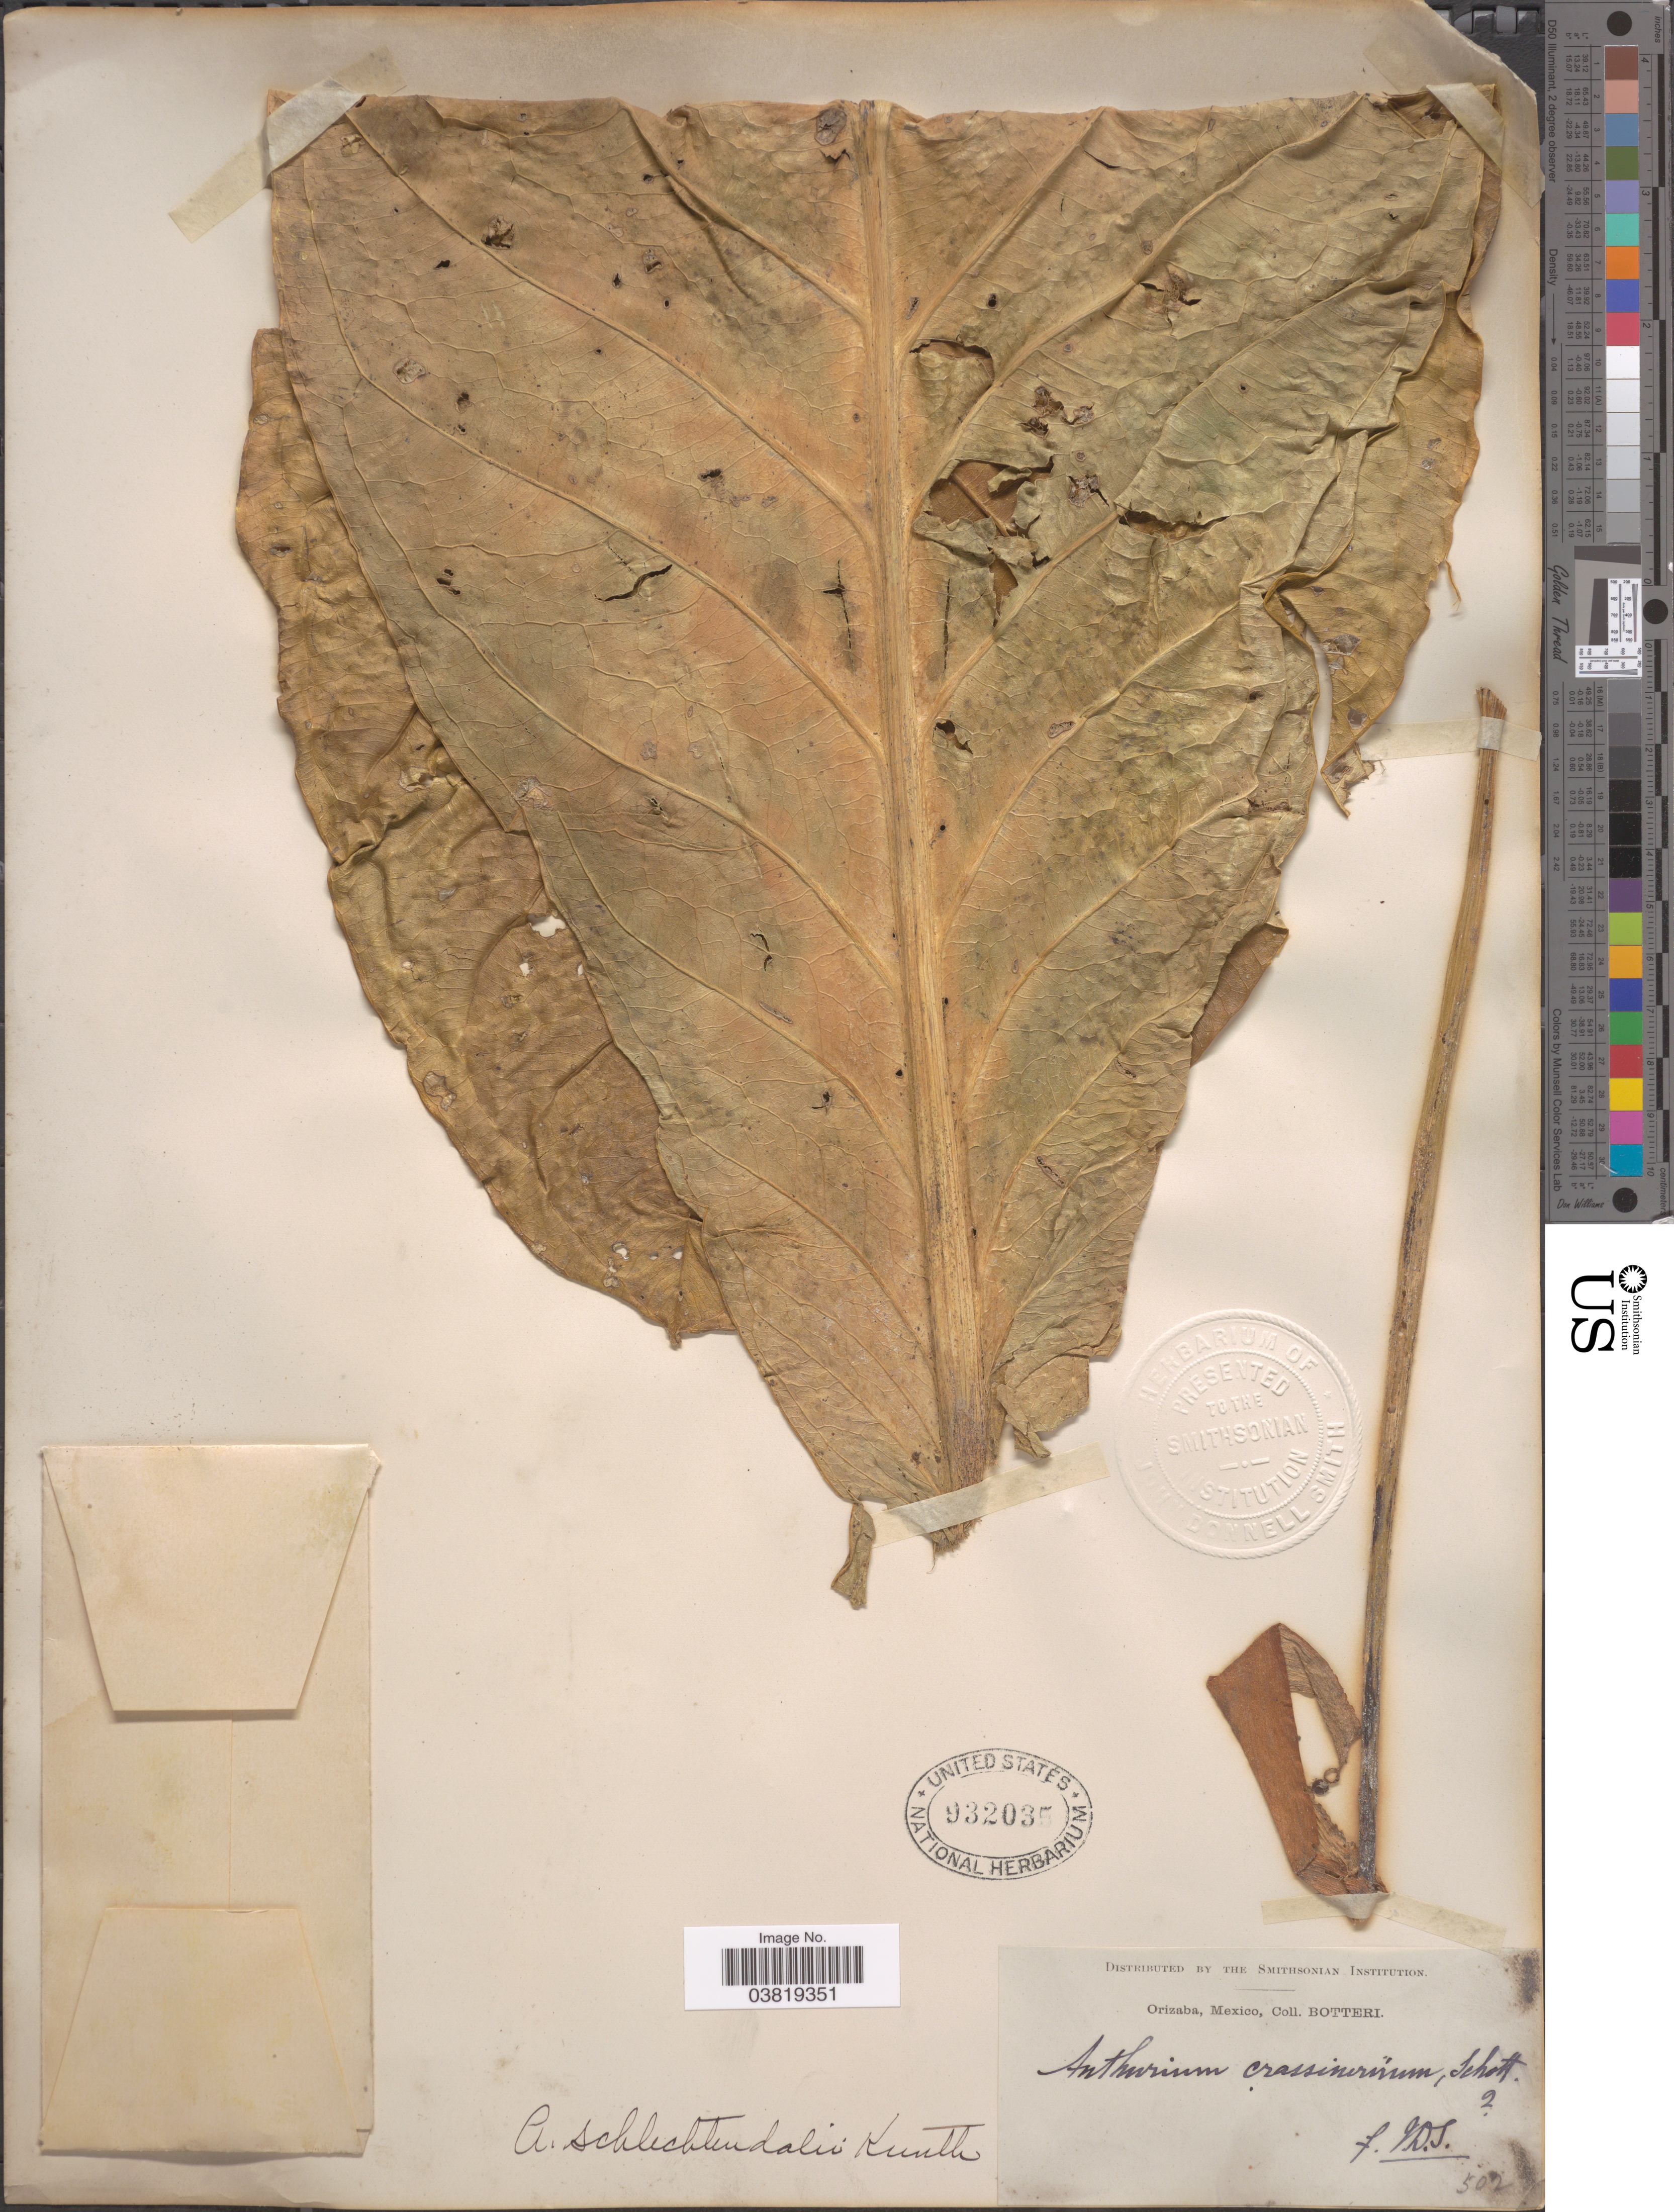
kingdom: Plantae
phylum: Tracheophyta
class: Liliopsida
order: Alismatales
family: Araceae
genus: Anthurium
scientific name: Anthurium schlechtendalii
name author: Kunth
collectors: -. Botteri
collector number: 502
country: Mexico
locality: Orizaba.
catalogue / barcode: US 932035